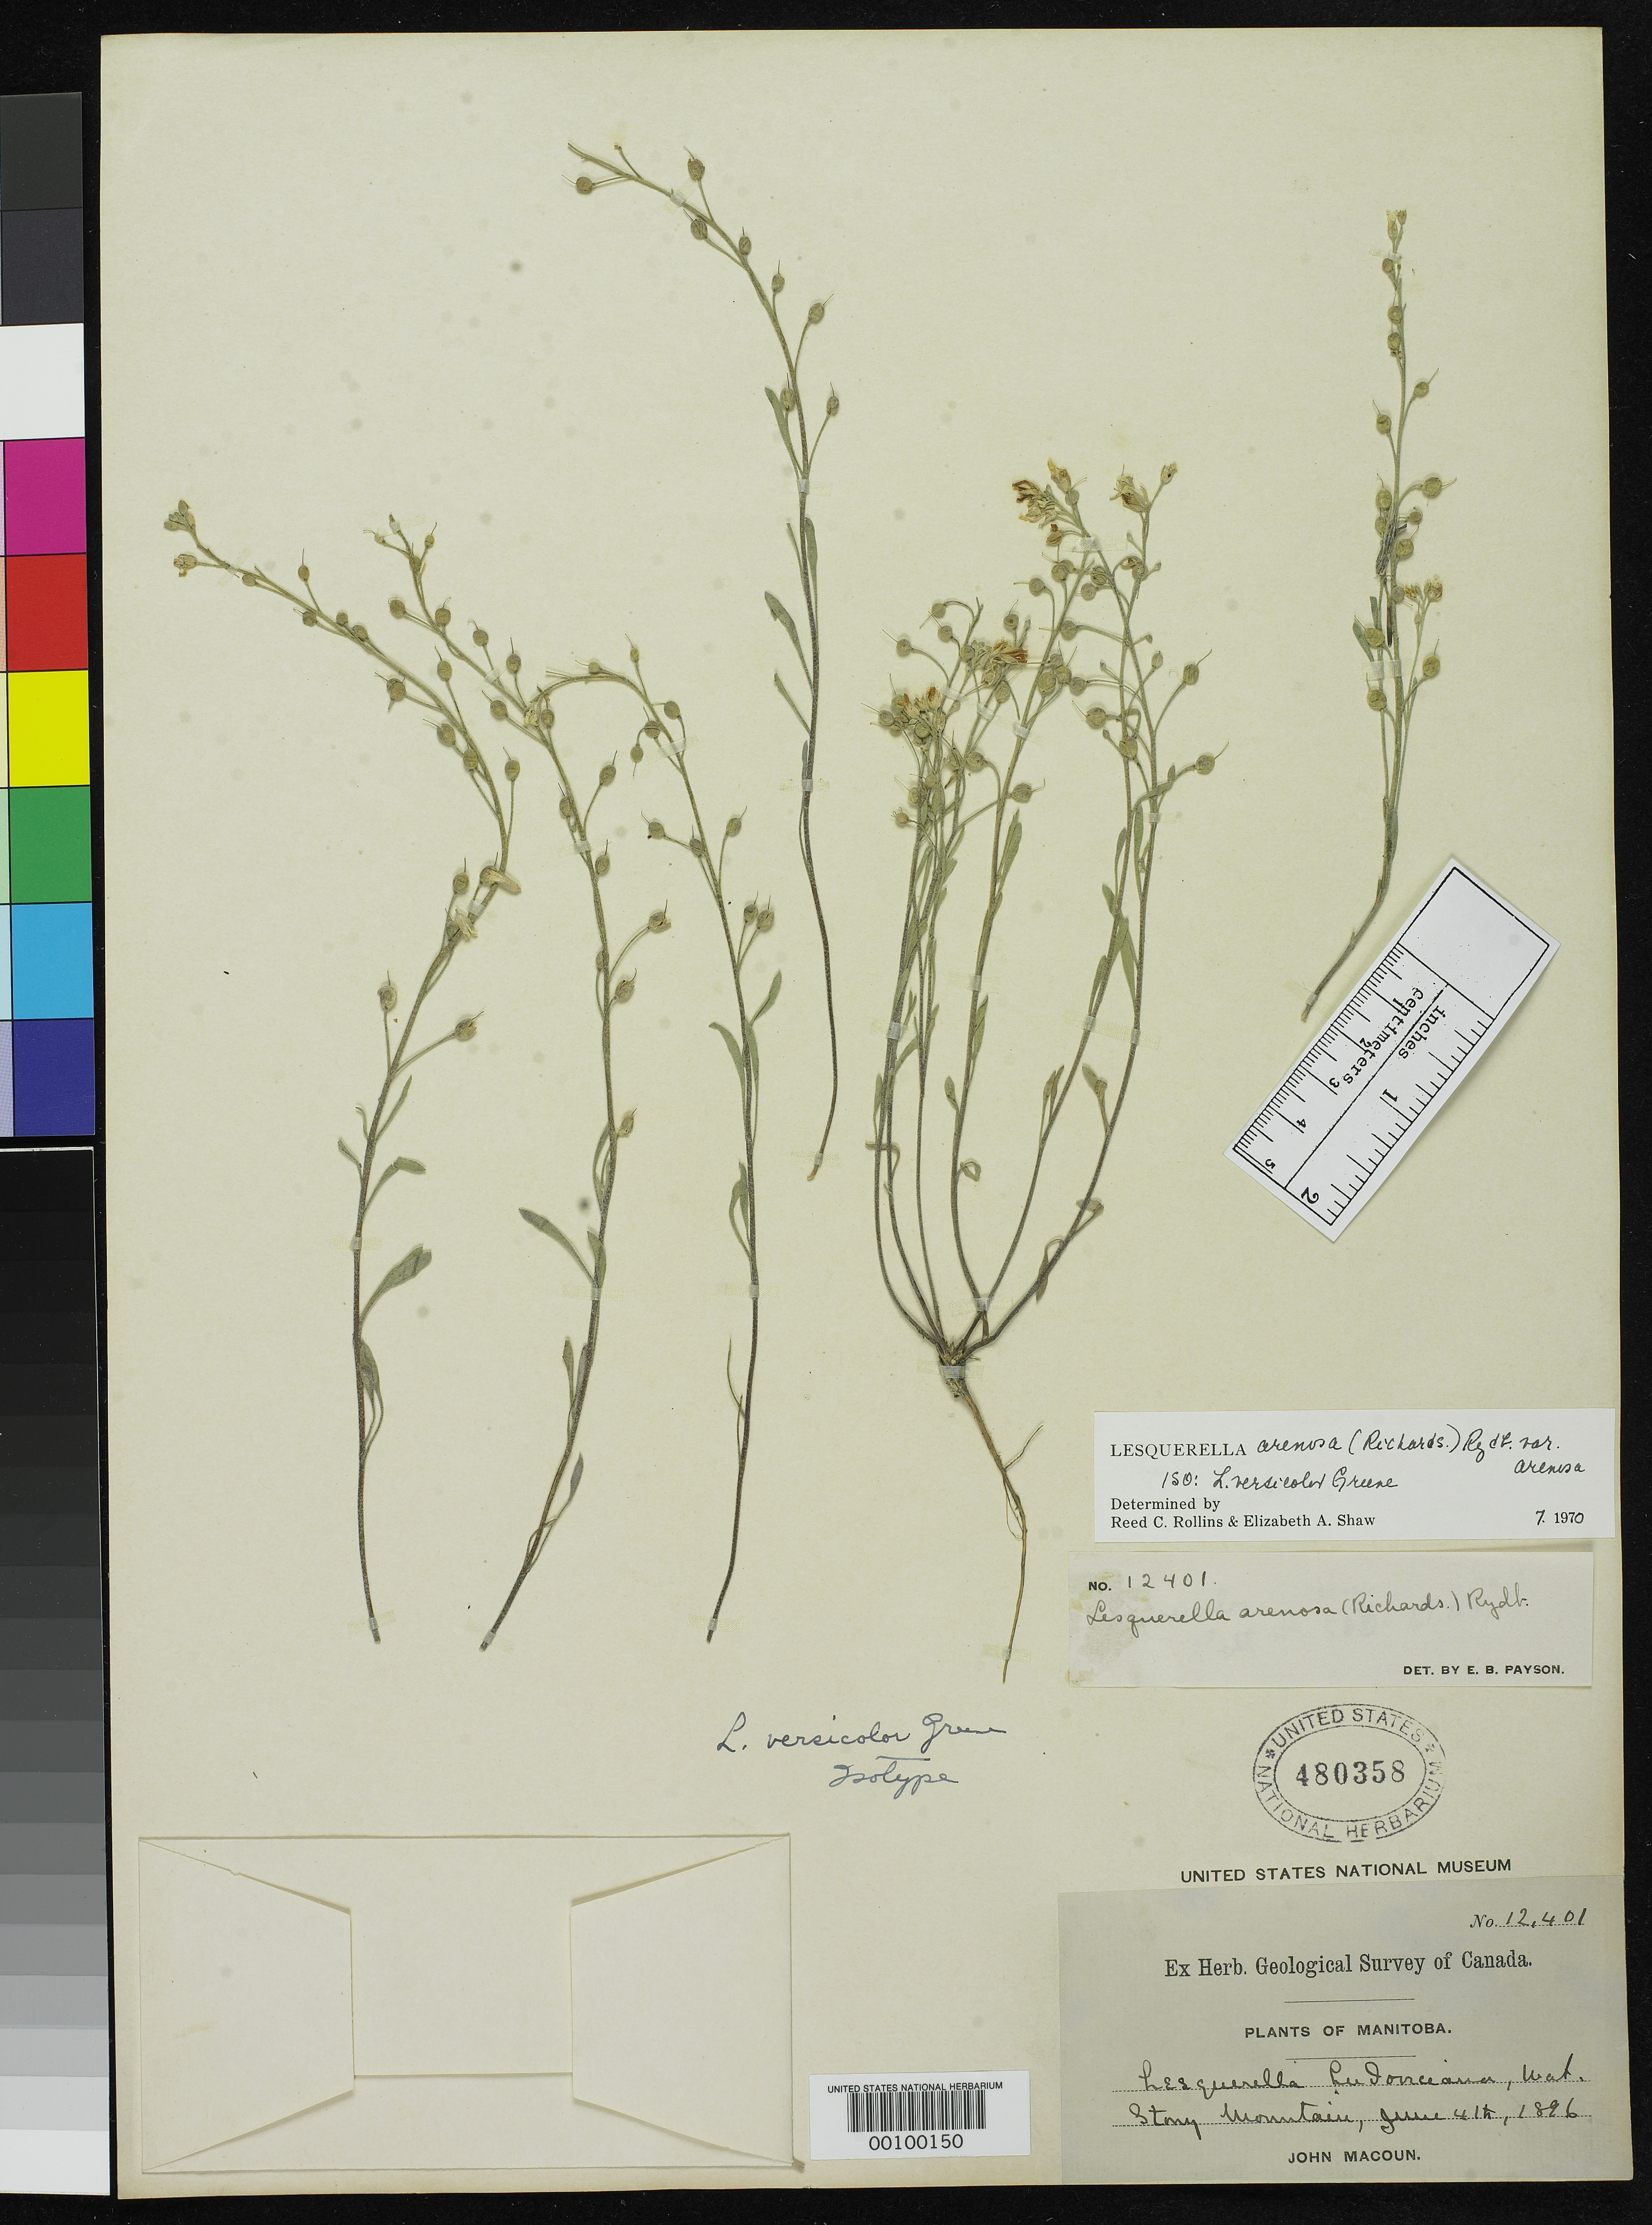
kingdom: Plantae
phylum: Tracheophyta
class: Magnoliopsida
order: Brassicales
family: Brassicaceae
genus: Lesquerella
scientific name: Lesquerella versicolor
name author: Greene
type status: Isotype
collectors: J. Macoun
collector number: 12401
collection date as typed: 04 Jun 1896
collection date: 1896-06-04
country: Canada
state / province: Manitoba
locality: Stony Mountain.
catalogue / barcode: US 480358